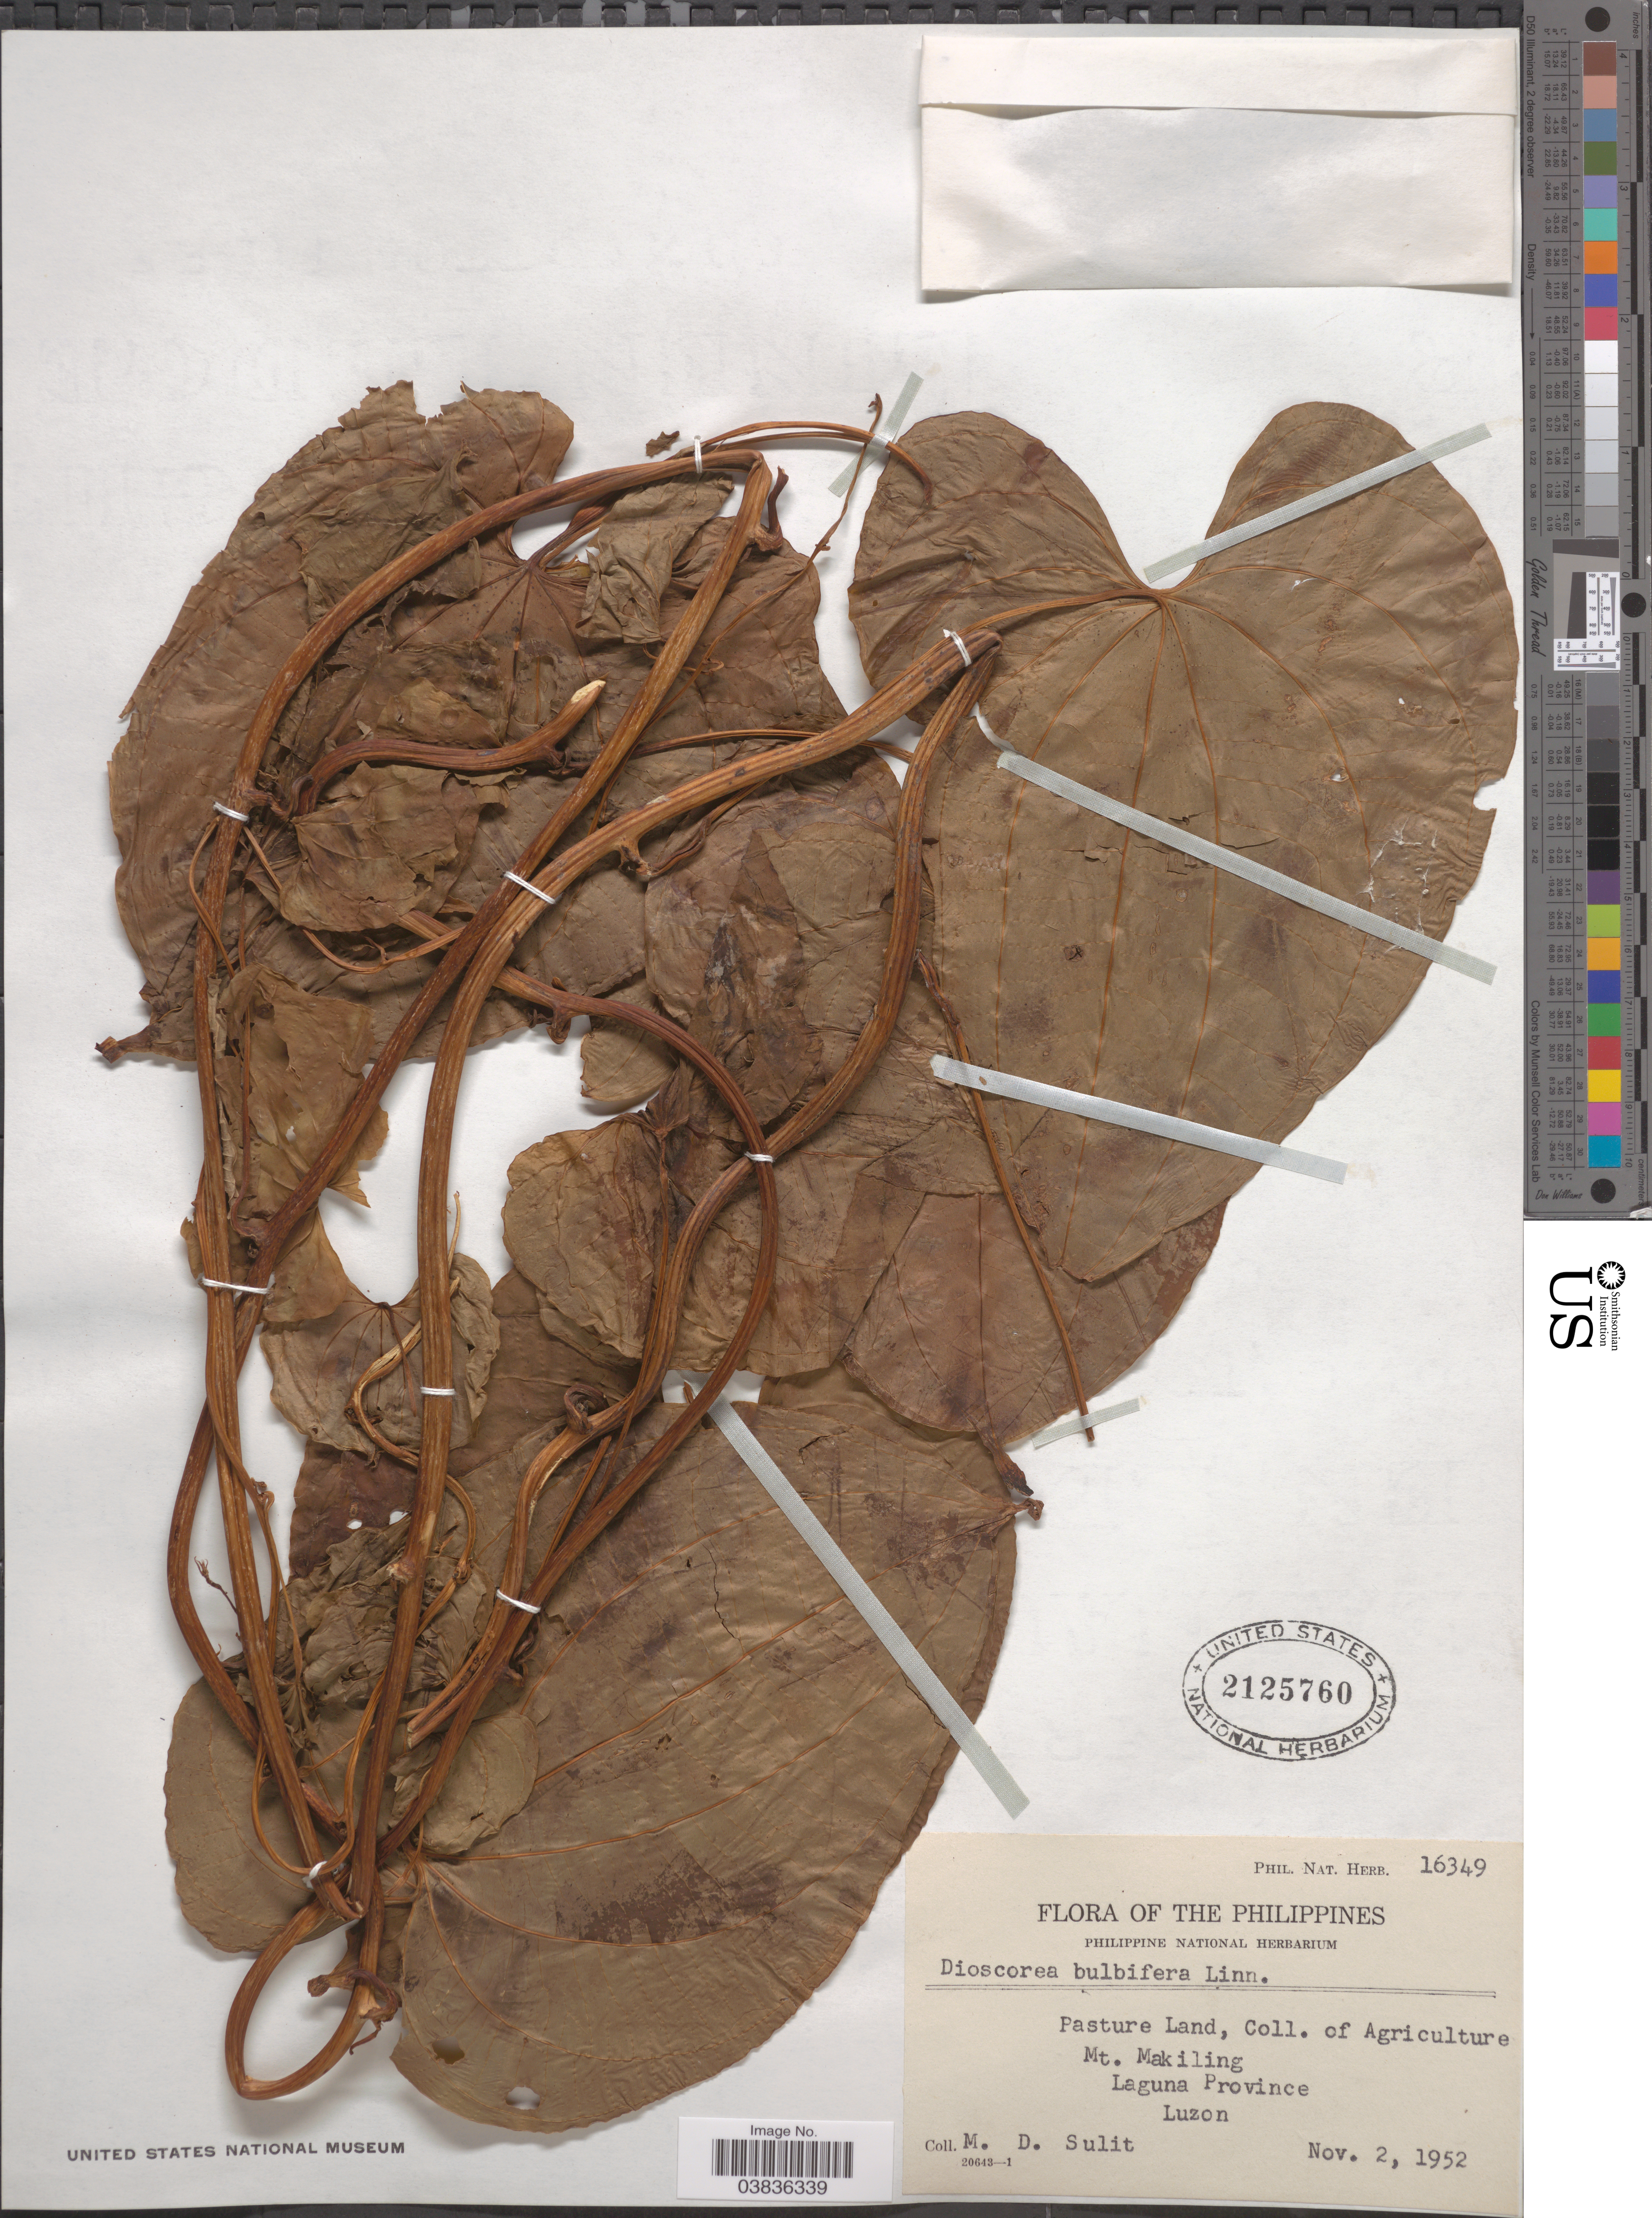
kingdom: Plantae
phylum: Tracheophyta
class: Liliopsida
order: Dioscoreales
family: Dioscoreaceae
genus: Dioscorea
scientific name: Dioscorea bulbifera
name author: L.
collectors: M. Sulit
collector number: Phil. Nat. Herb. 16349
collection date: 1952-11-02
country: Philippines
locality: Pasture Land, Coll. of Agriculture. Mt. Makiling. Laguna Province. Luzon.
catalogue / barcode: US 2125760